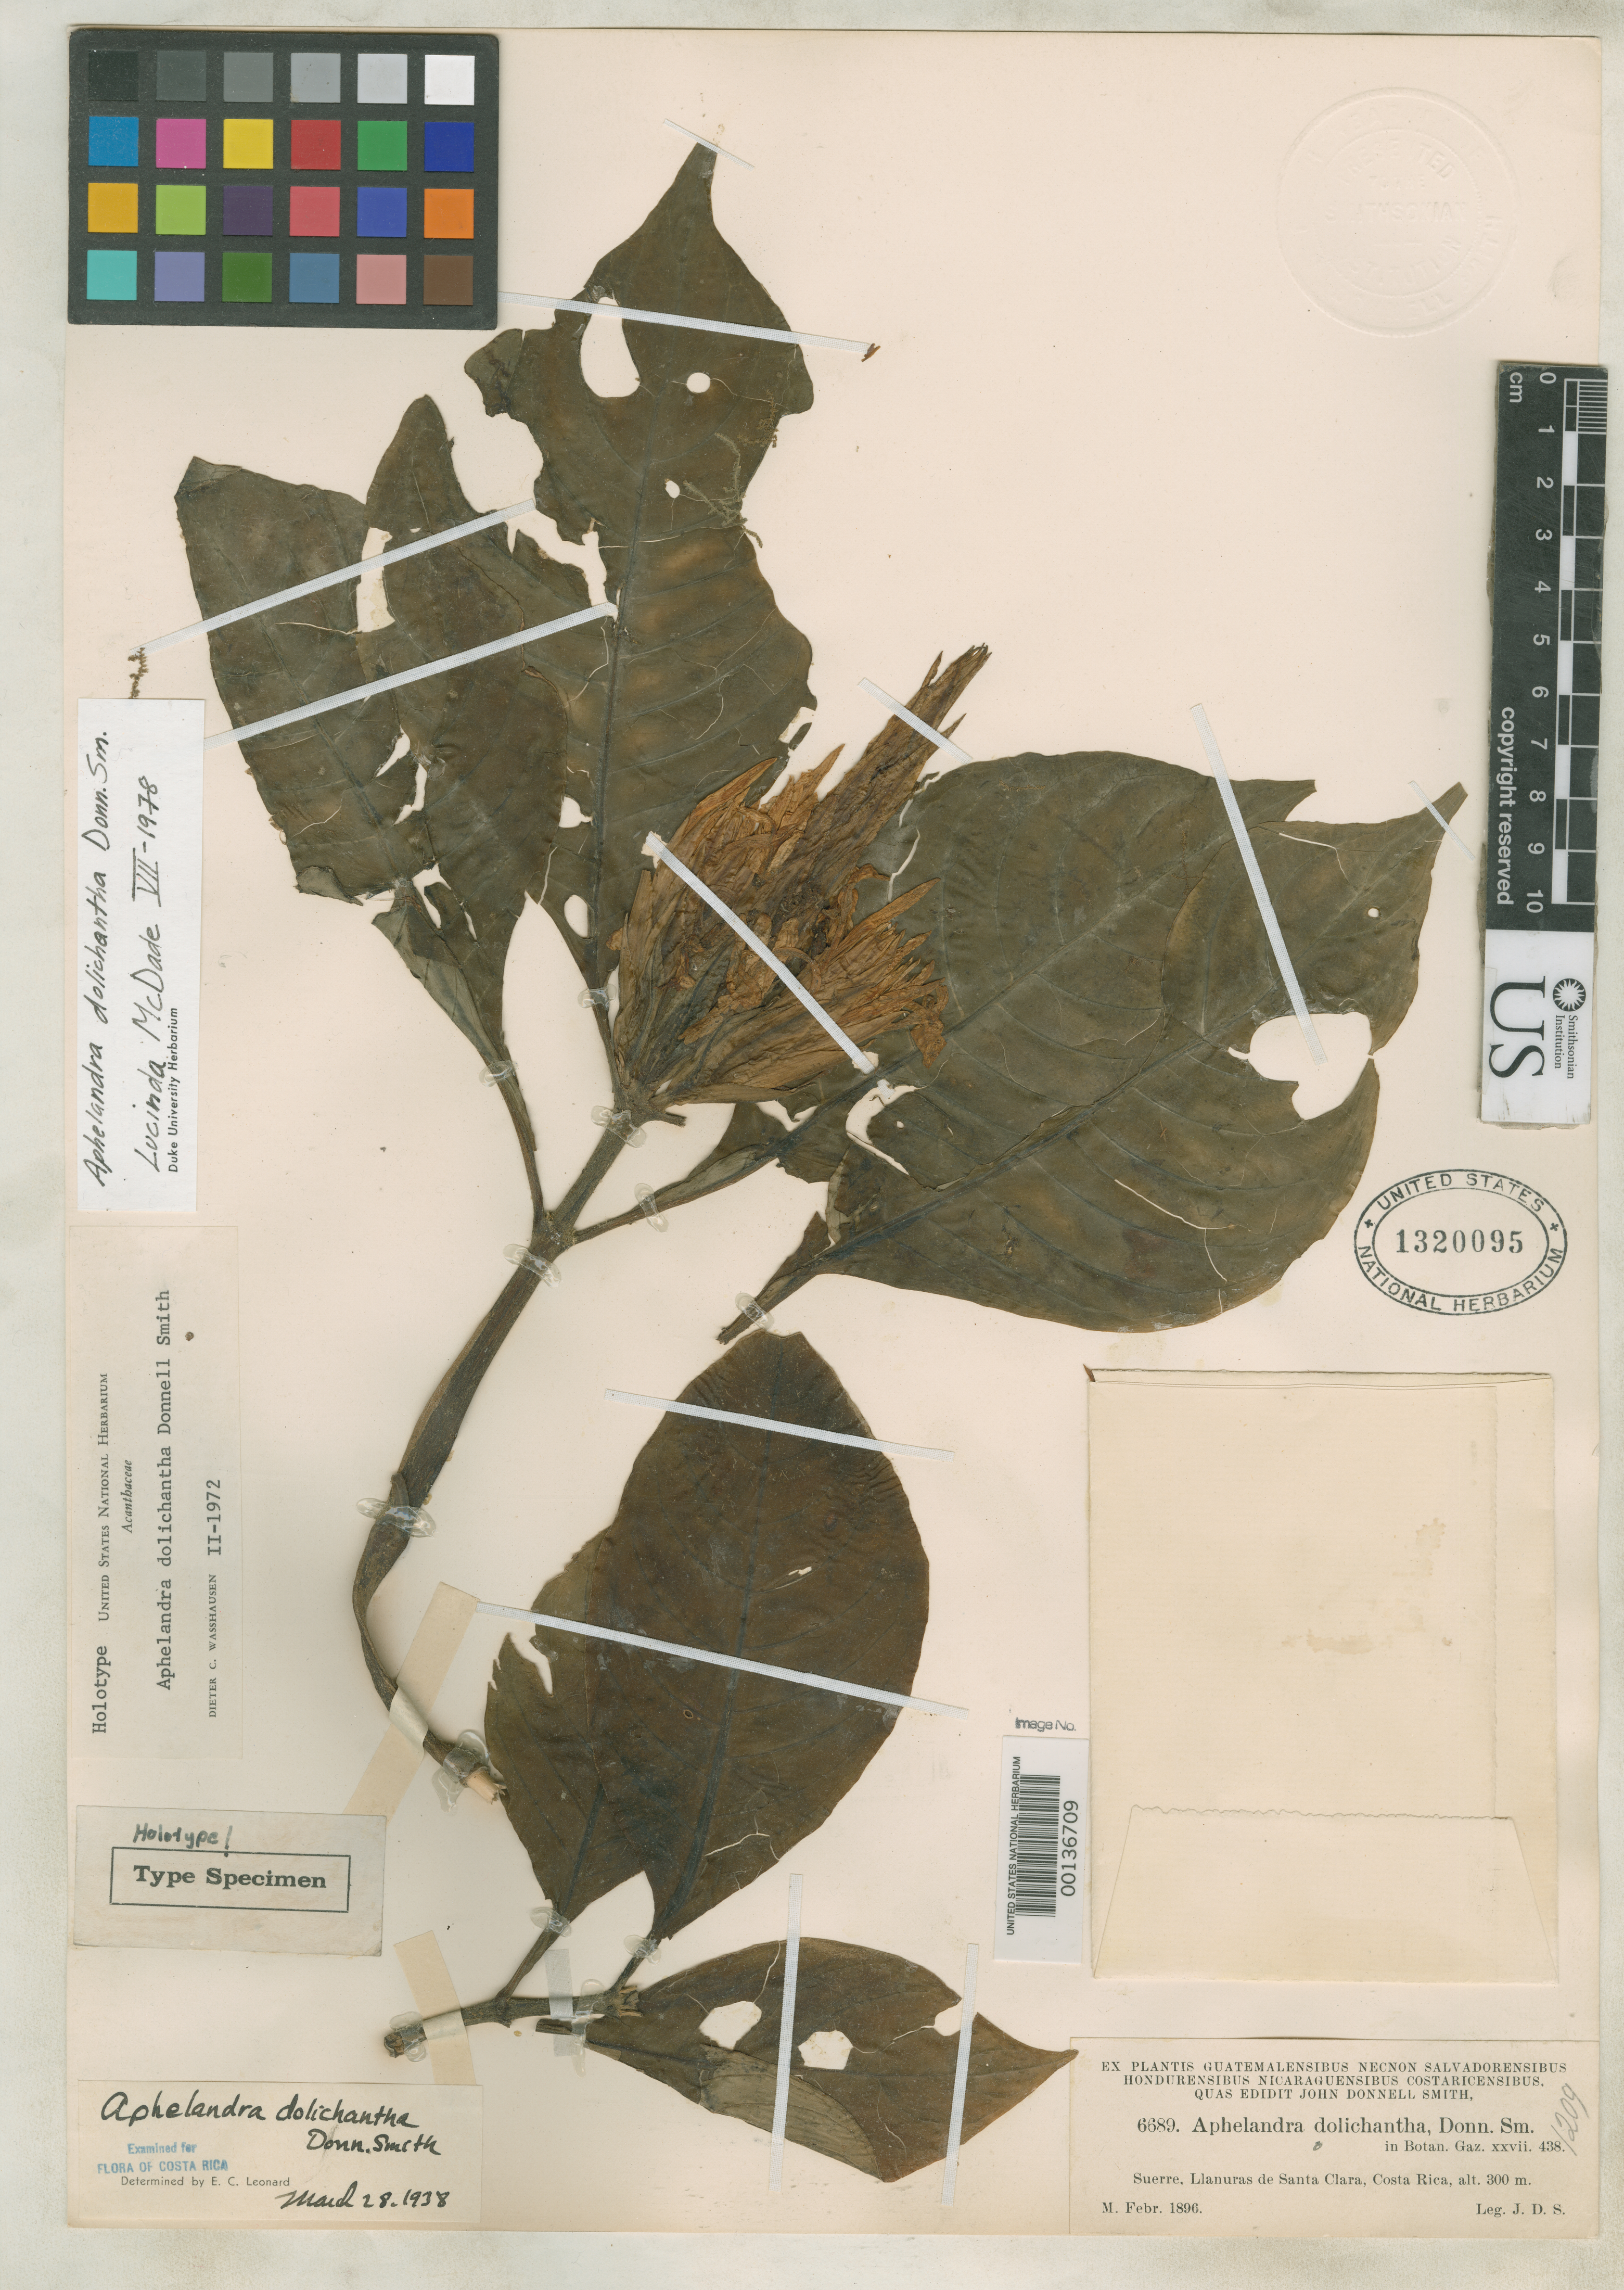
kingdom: Plantae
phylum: Tracheophyta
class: Magnoliopsida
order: Lamiales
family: Acanthaceae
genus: Aphelandra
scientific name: Aphelandra dolichantha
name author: Donn. Sm.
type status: Holotype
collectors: J. Donnell Smith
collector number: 6689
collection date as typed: Feb 1896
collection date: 1896-02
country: Costa Rica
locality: Suerre, Llanuras de Santa Clara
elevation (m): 300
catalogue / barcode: US 1320095